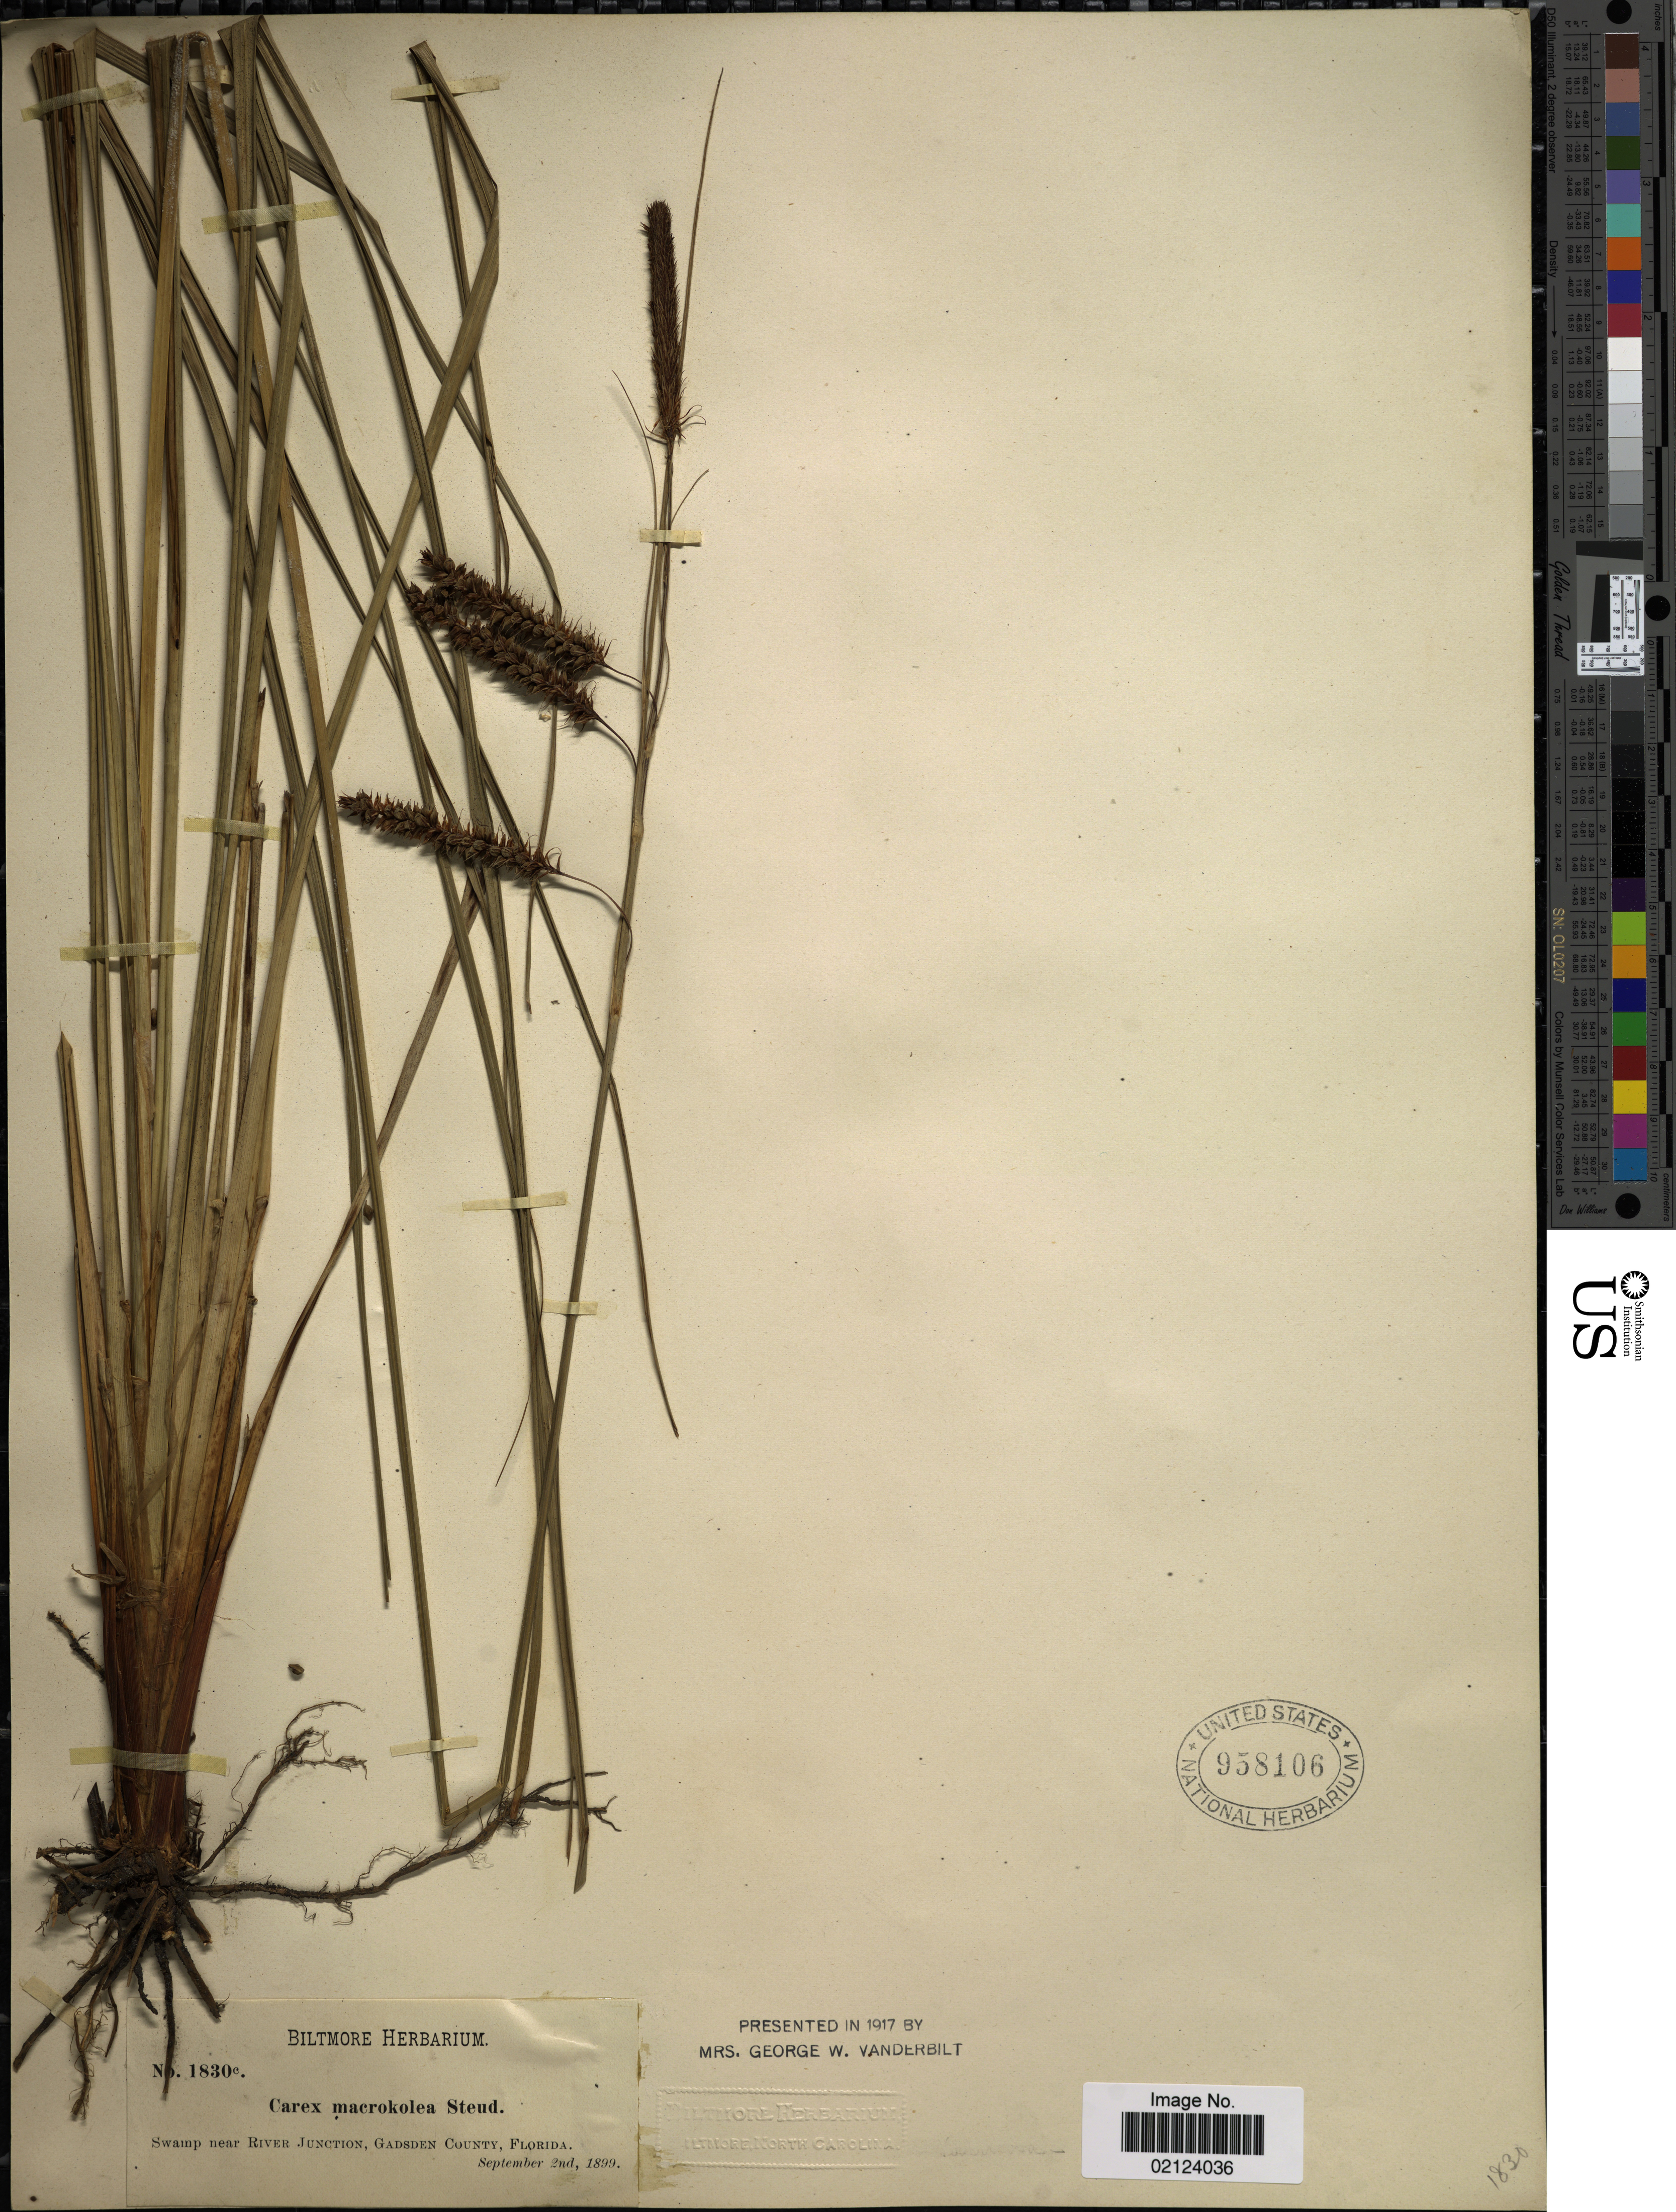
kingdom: Plantae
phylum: Tracheophyta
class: Liliopsida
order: Poales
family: Cyperaceae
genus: Carex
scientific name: Carex glaucescens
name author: Elliott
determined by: Strong, Mark T., (BOT), Smithsonian Institution - National Museum of Natural History (UNITED STATES)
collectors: ex herb. Biltmore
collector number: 1830C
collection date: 1899-09-02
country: United States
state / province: Florida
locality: Swamp near River Junction, Gadsden County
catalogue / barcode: US 958106